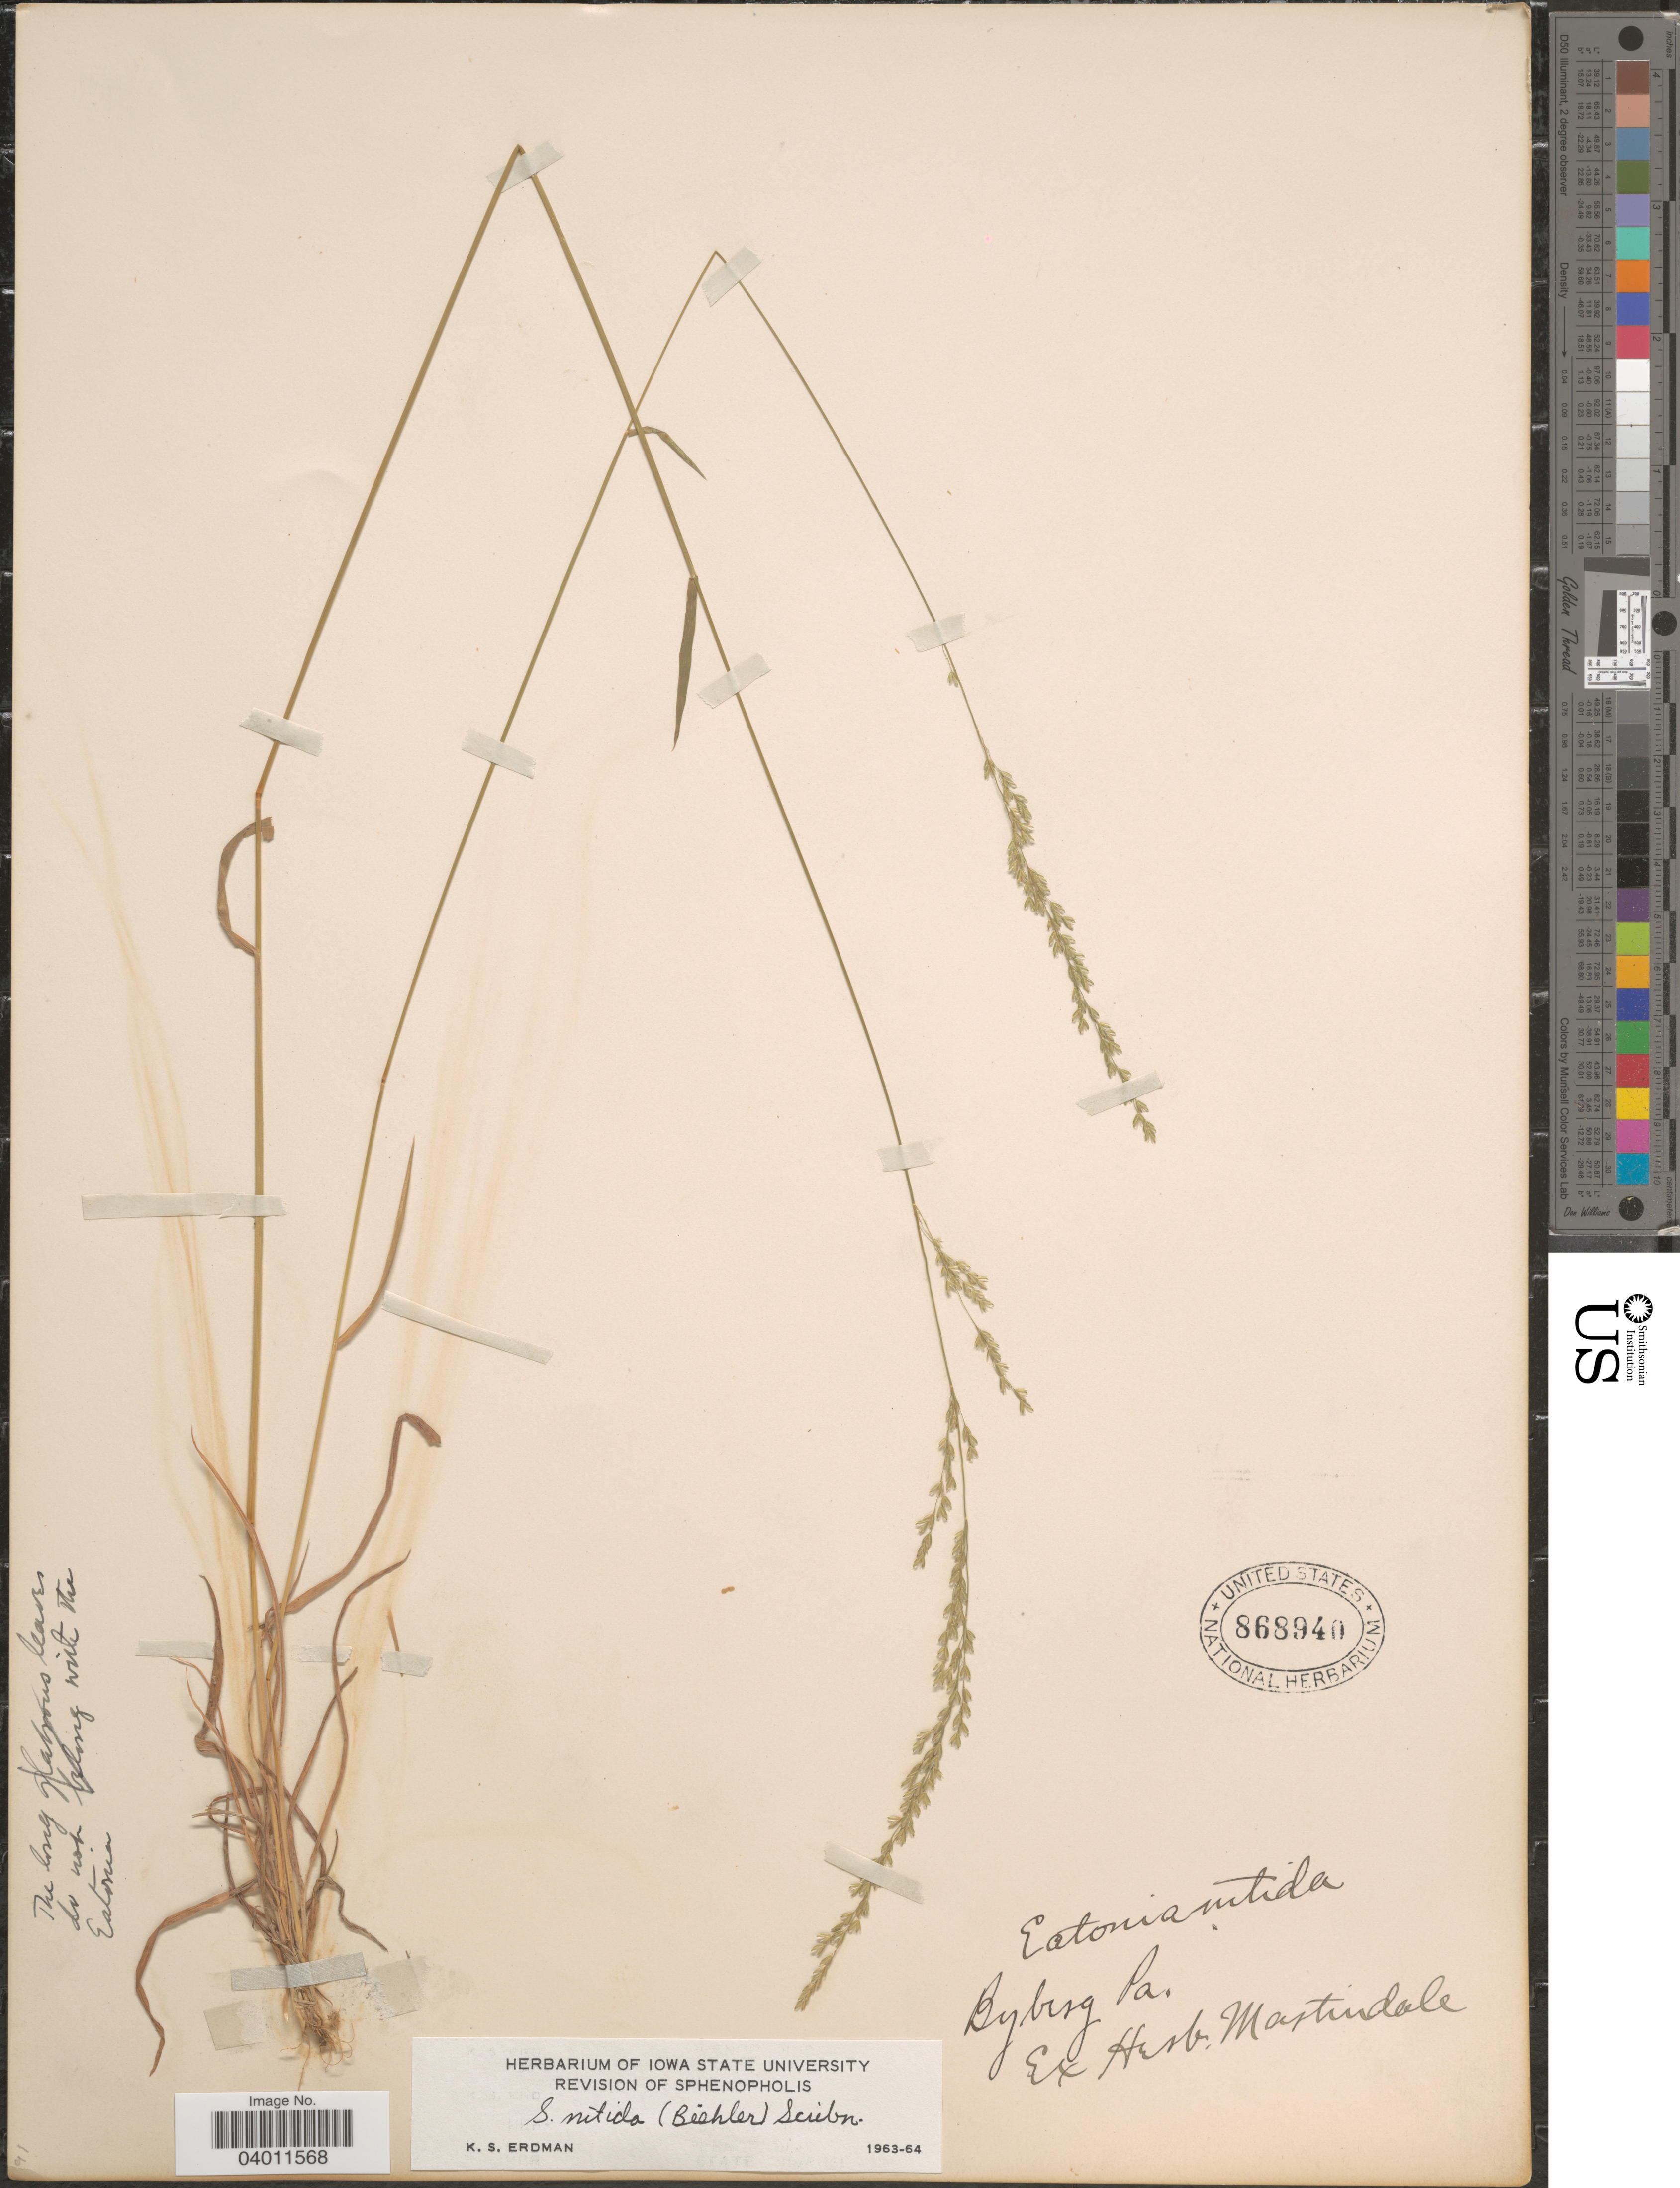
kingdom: Plantae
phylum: Tracheophyta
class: Liliopsida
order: Poales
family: Poaceae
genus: Sphenopholis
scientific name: Sphenopholis nitida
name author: (Biehler) Scribn.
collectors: ex herb. J. C. Martindale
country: United States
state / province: Pennsylvania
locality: Byberry.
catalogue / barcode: US 868940